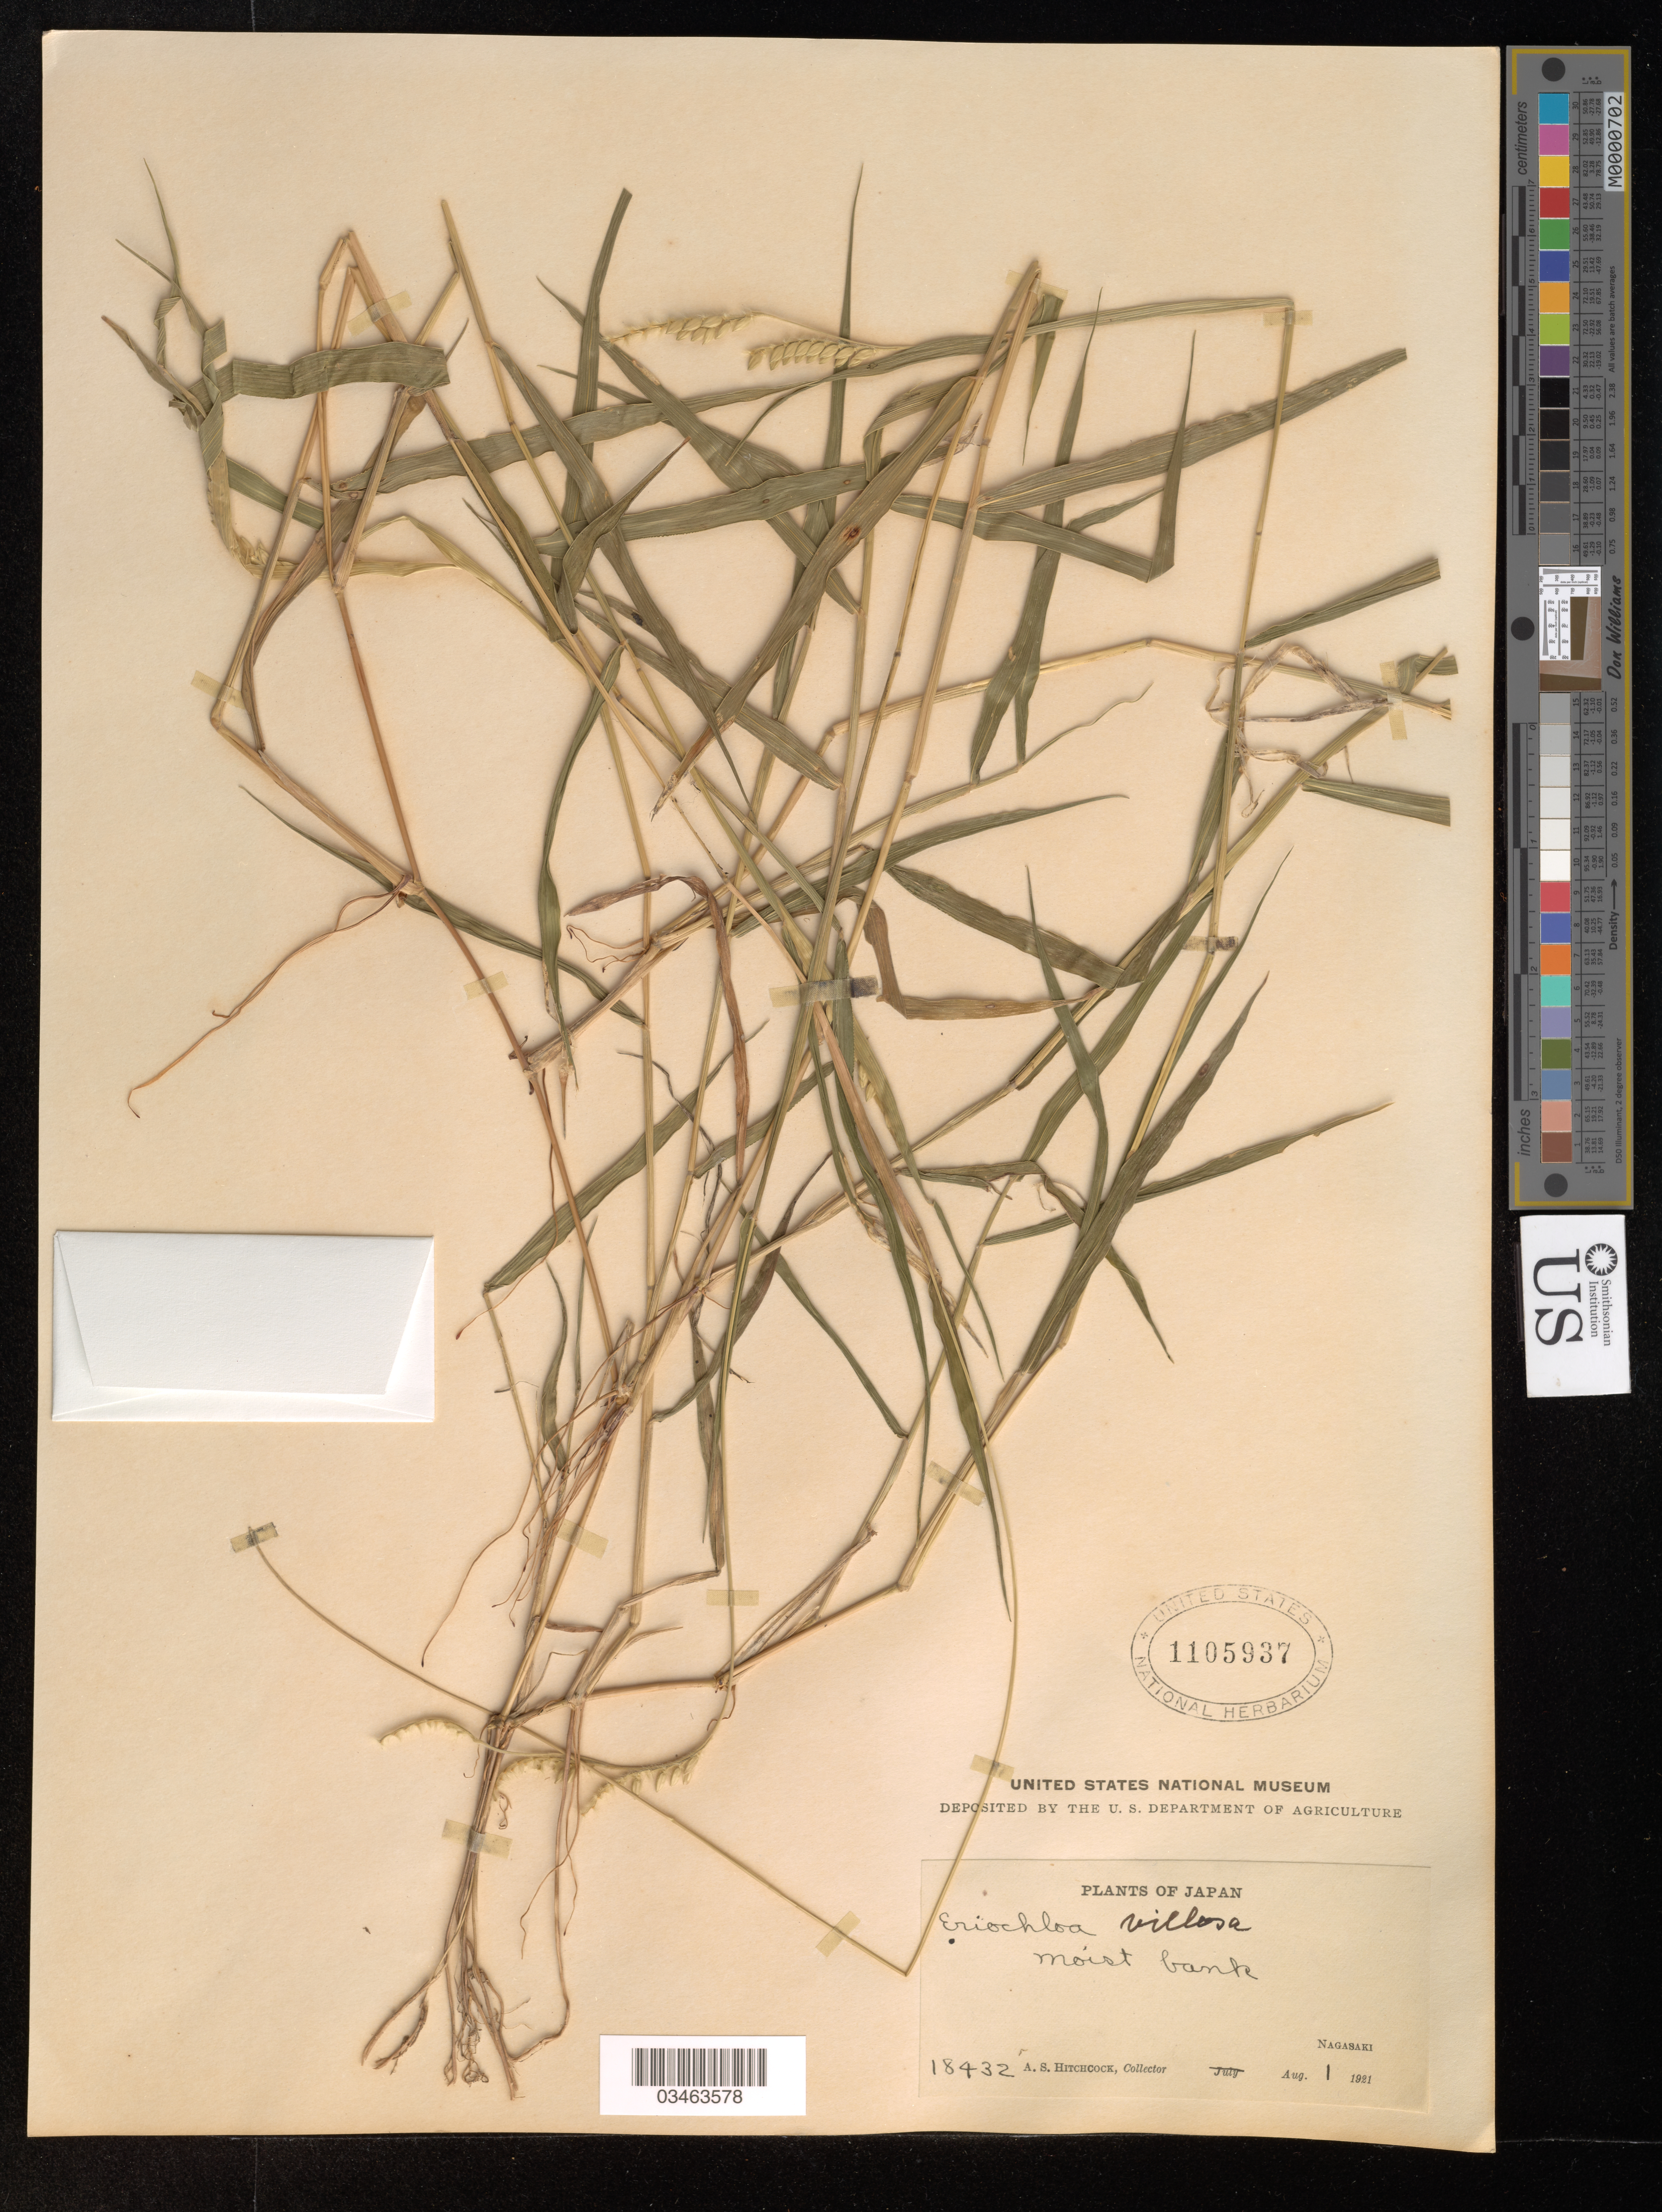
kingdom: Plantae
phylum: Tracheophyta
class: Liliopsida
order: Poales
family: Poaceae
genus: Eriochloa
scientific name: Eriochloa villosa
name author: (Thunb.) Kunth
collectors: A. S. Hitchcock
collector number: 18432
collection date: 1921-08-01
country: Japan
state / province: Nagasaki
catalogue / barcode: US 1105937